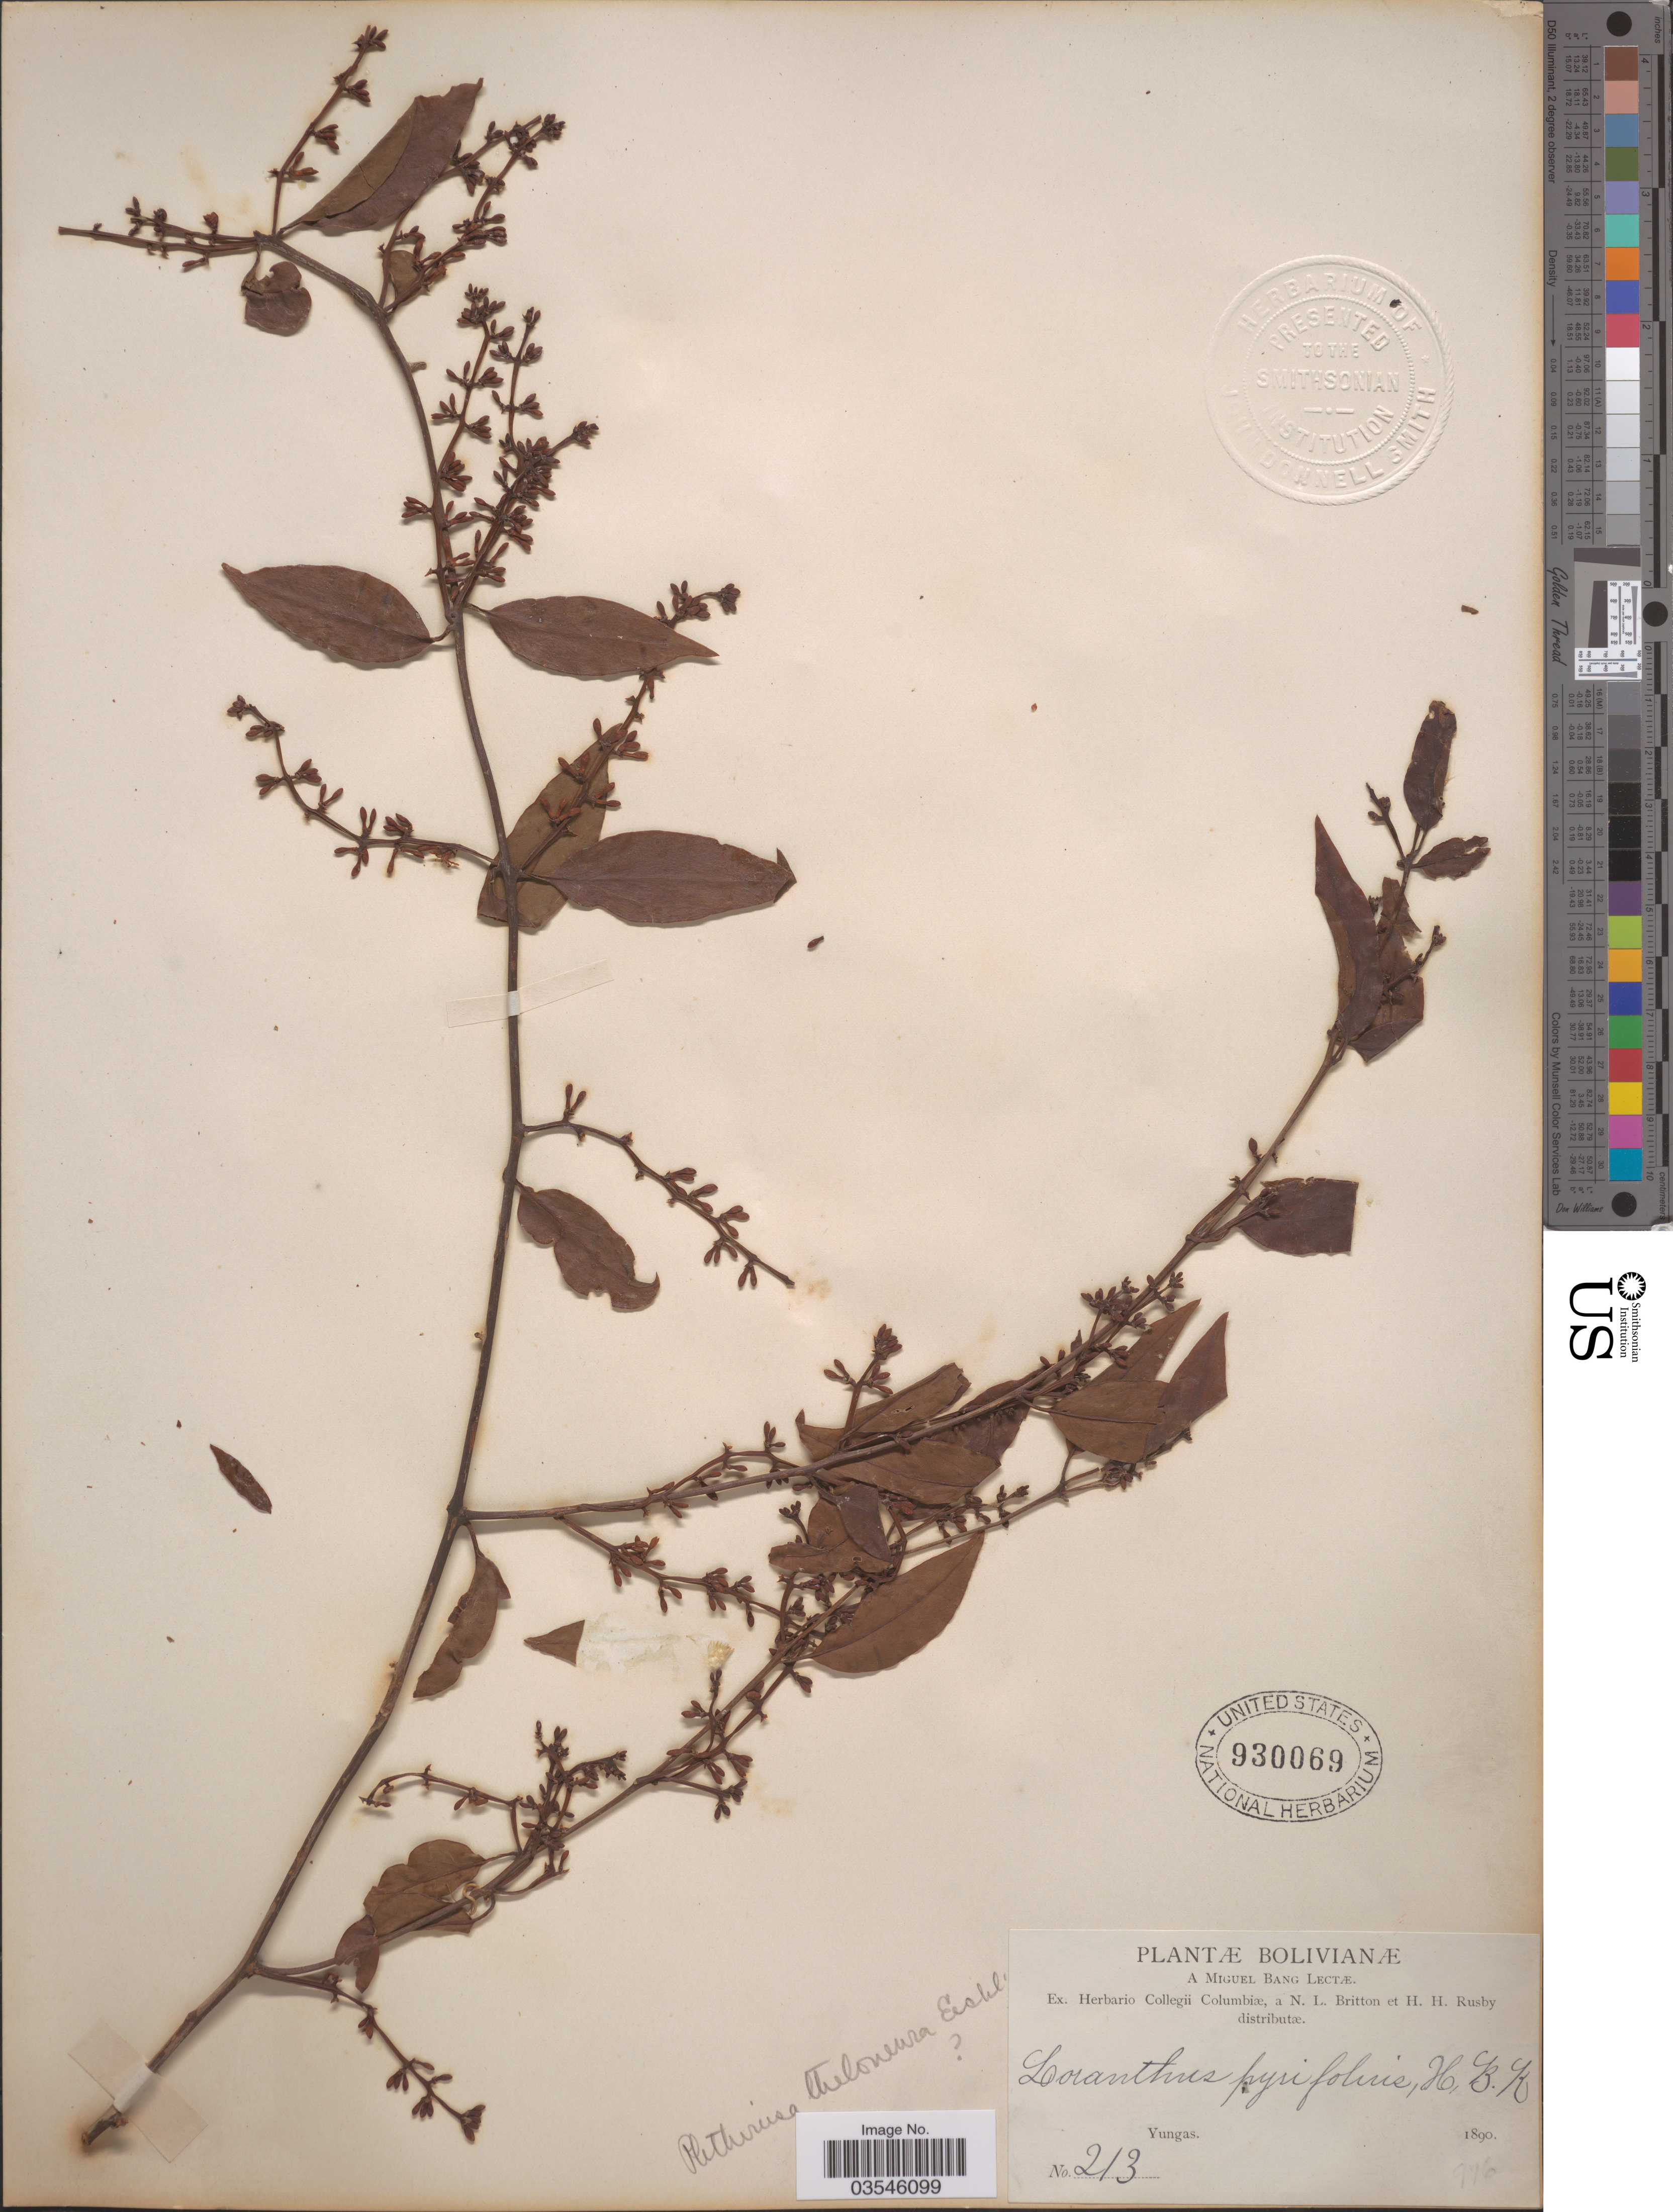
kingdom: Plantae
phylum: Tracheophyta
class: Magnoliopsida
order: Santalales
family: Loranthaceae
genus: Phthirusa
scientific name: Phthirusa theloneura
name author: Eichler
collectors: M. Bang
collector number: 213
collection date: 1890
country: Bolivia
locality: Yungas.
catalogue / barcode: US 930069